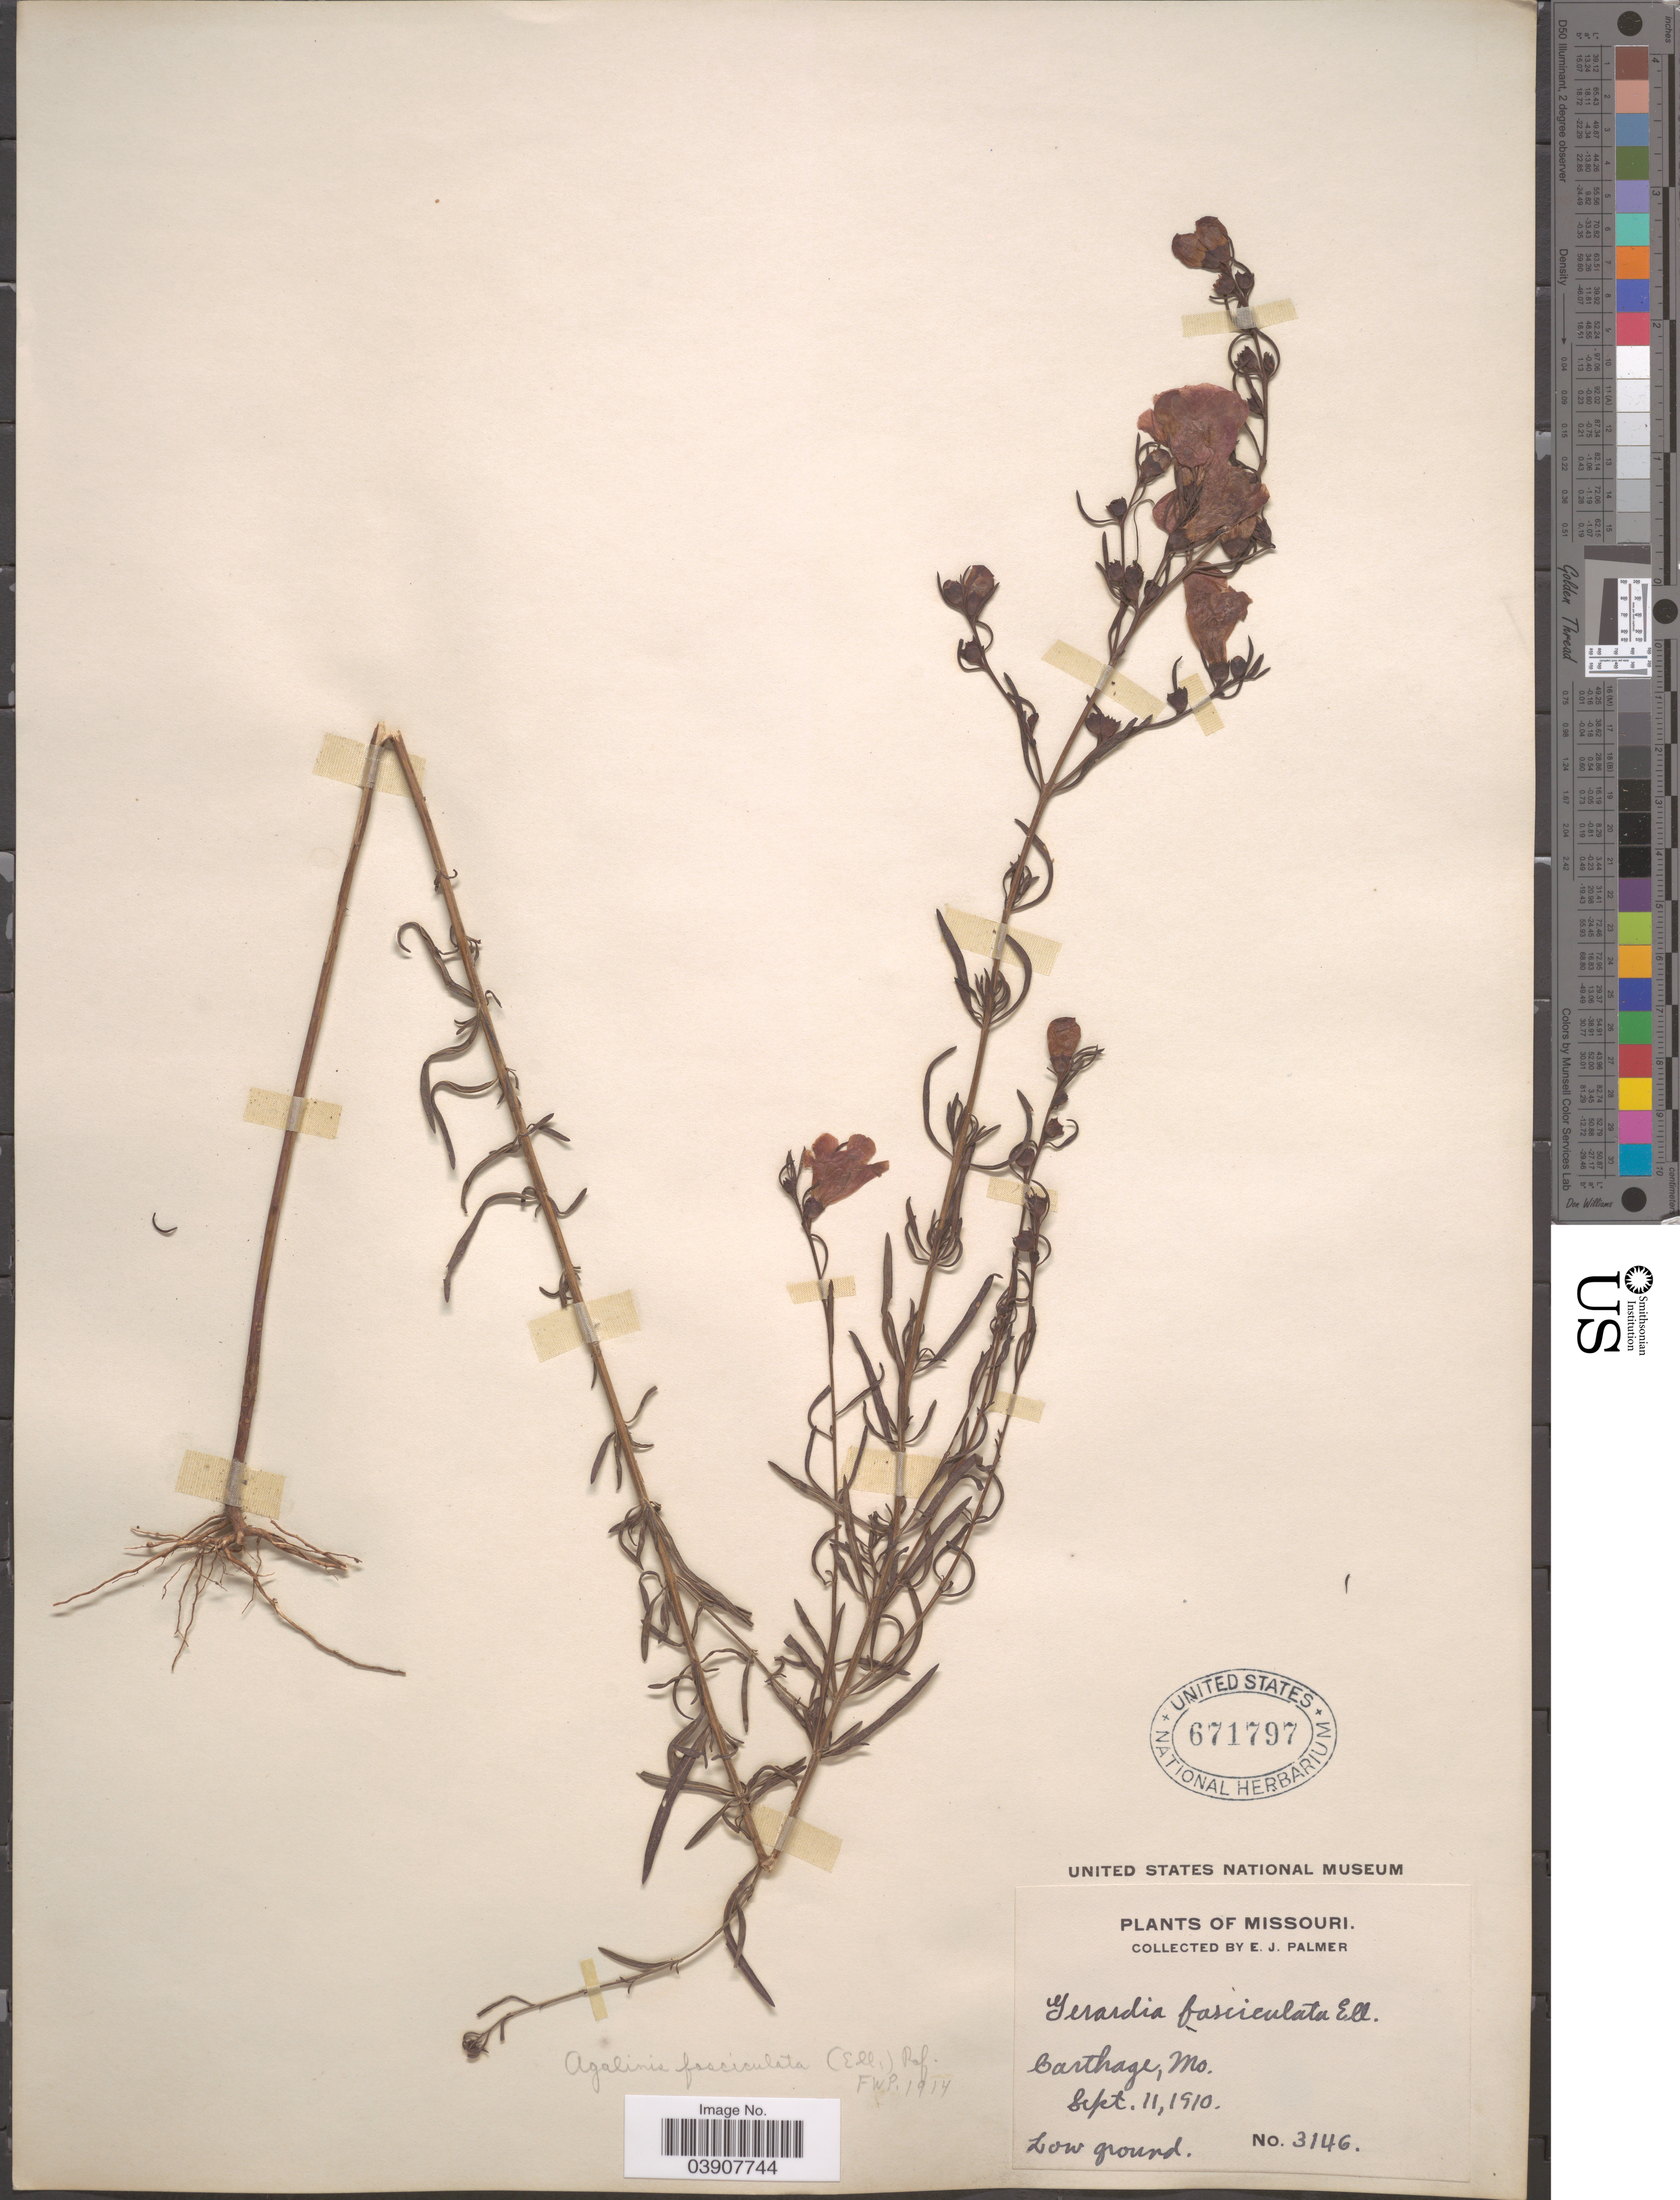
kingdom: Plantae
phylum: Tracheophyta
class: Magnoliopsida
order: Lamiales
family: Orobanchaceae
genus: Agalinis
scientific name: Agalinis fasciculata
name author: (Elliott) Raf.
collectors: E. J. Palmer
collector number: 3146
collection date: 1910-09-11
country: United States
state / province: Missouri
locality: Carthage.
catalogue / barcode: US 671797